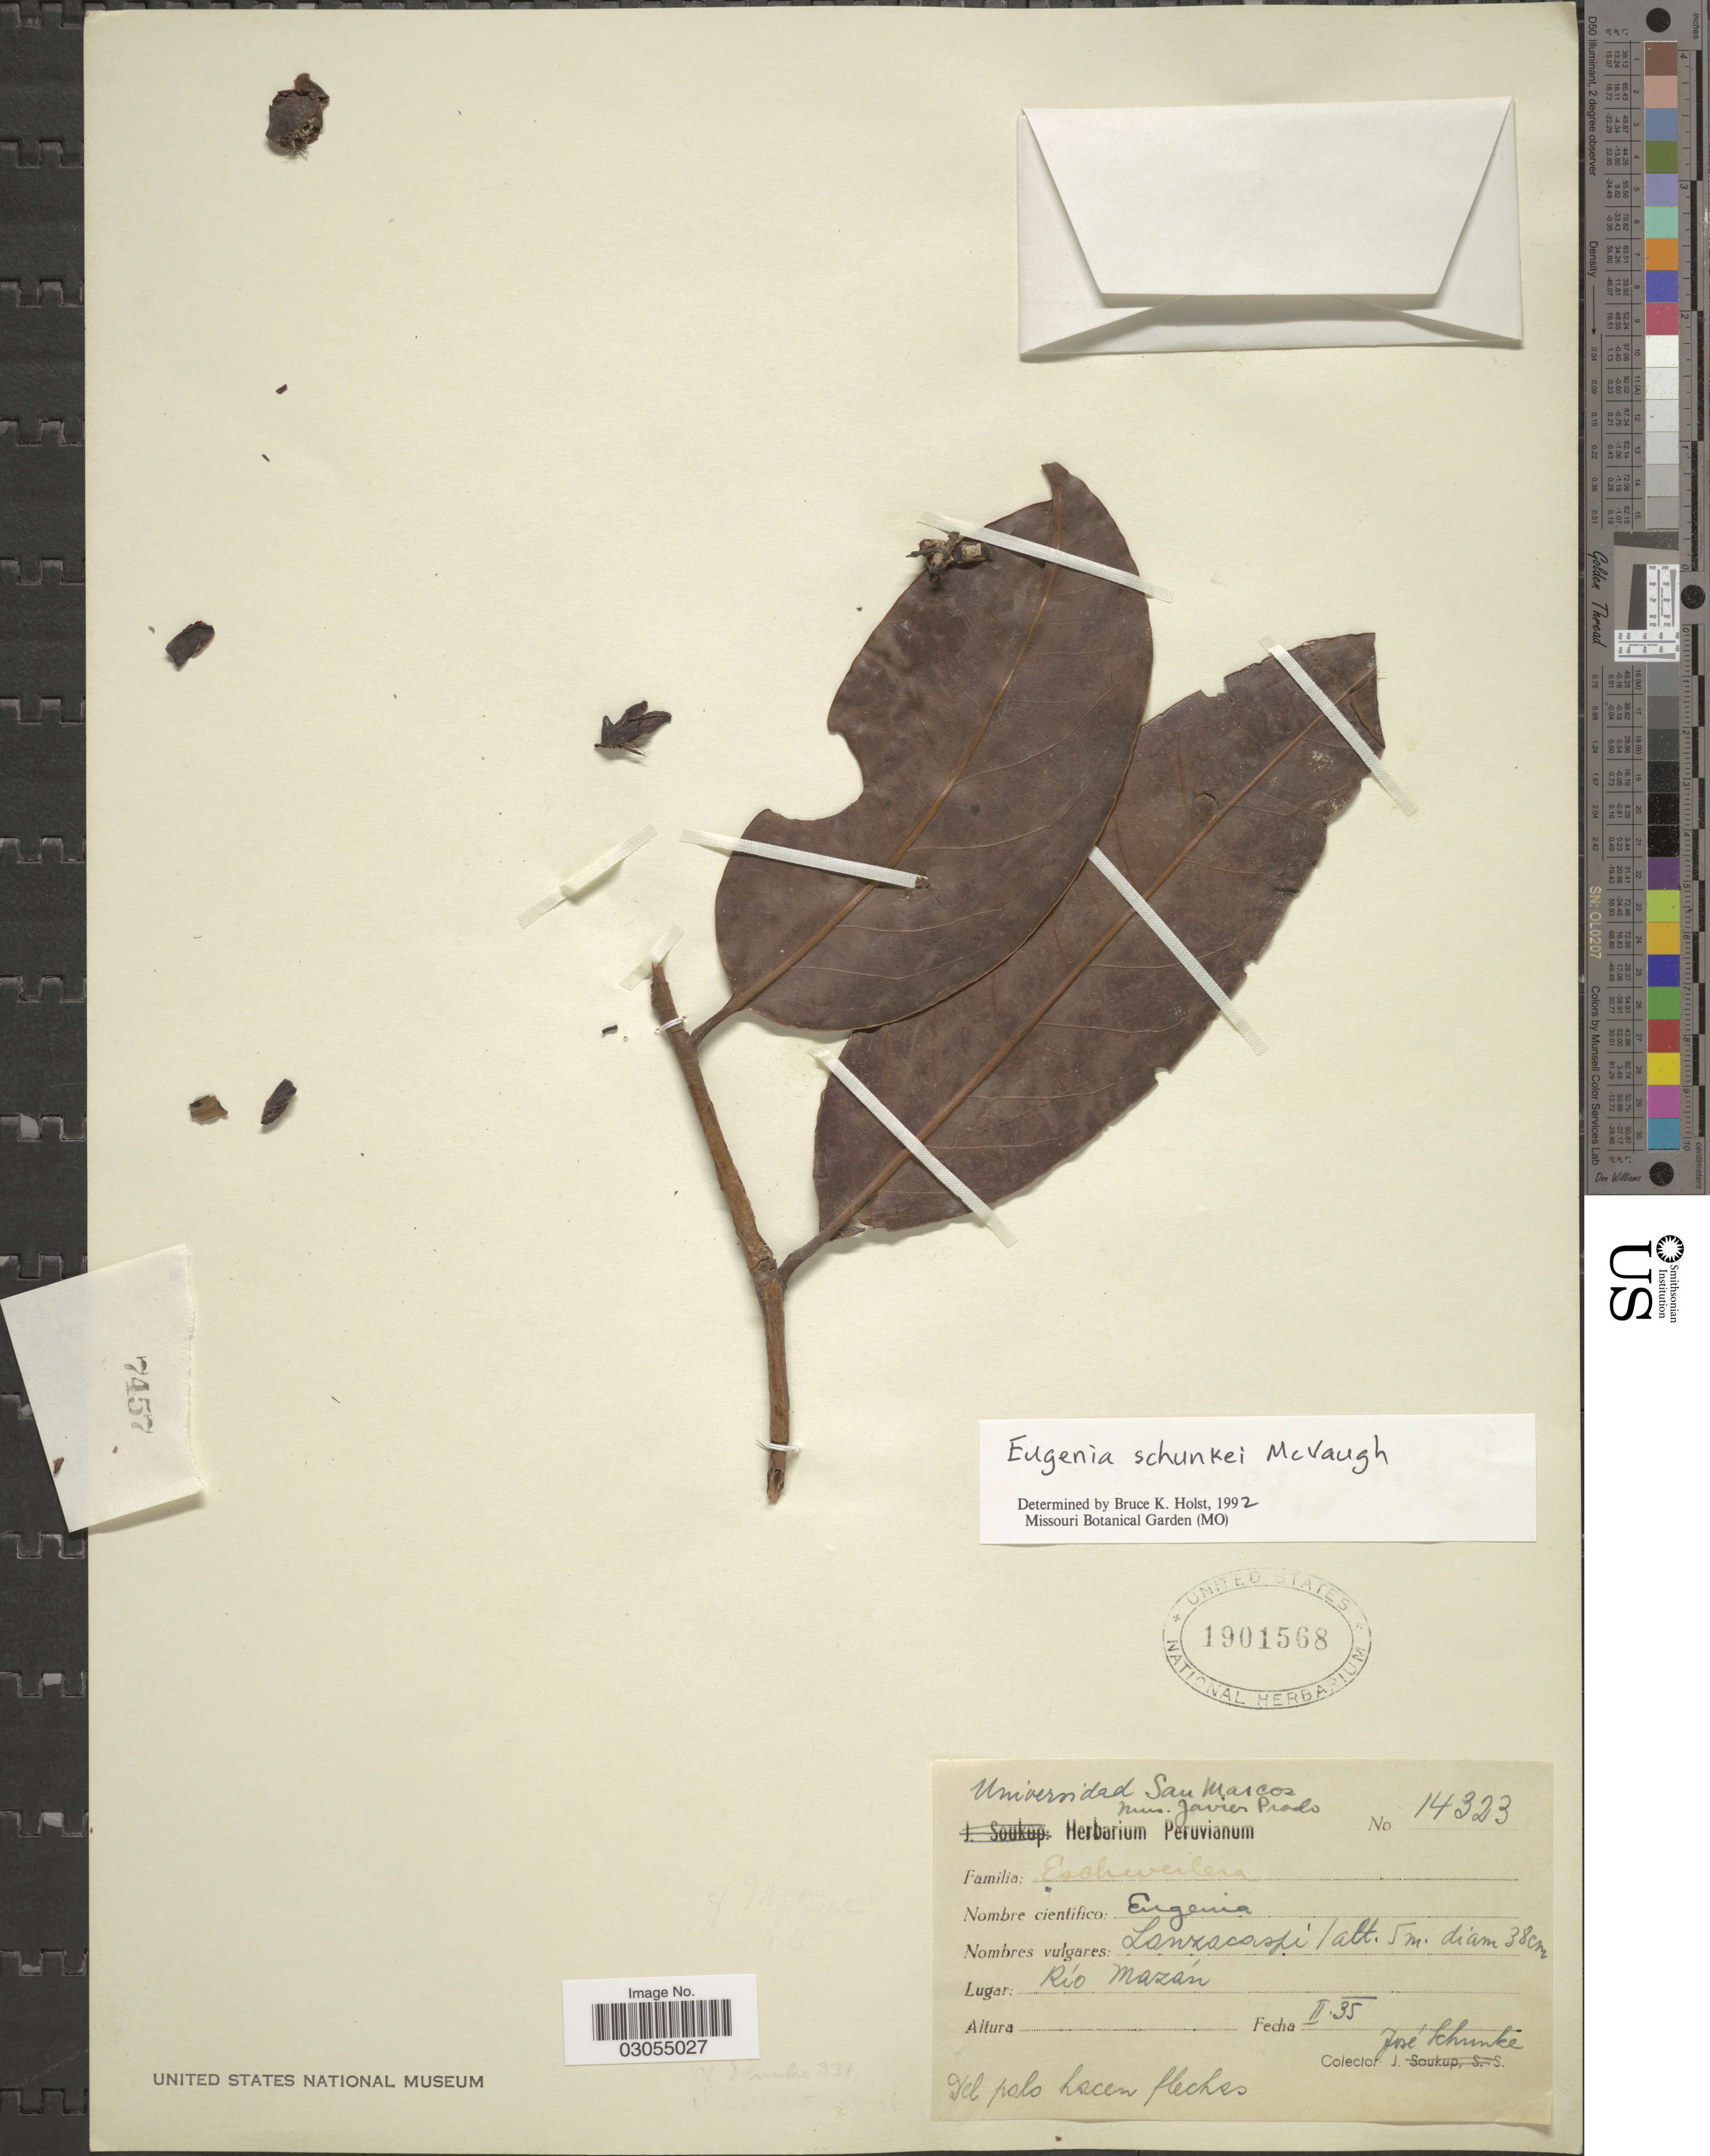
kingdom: Plantae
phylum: Tracheophyta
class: Magnoliopsida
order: Myrtales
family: Myrtaceae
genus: Eugenia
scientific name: Eugenia schunkei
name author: McVaugh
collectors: J. Schunke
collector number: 14323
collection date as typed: Transcribed d/m/y: /2/35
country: Peru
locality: Río Mazán.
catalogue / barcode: US 1901568